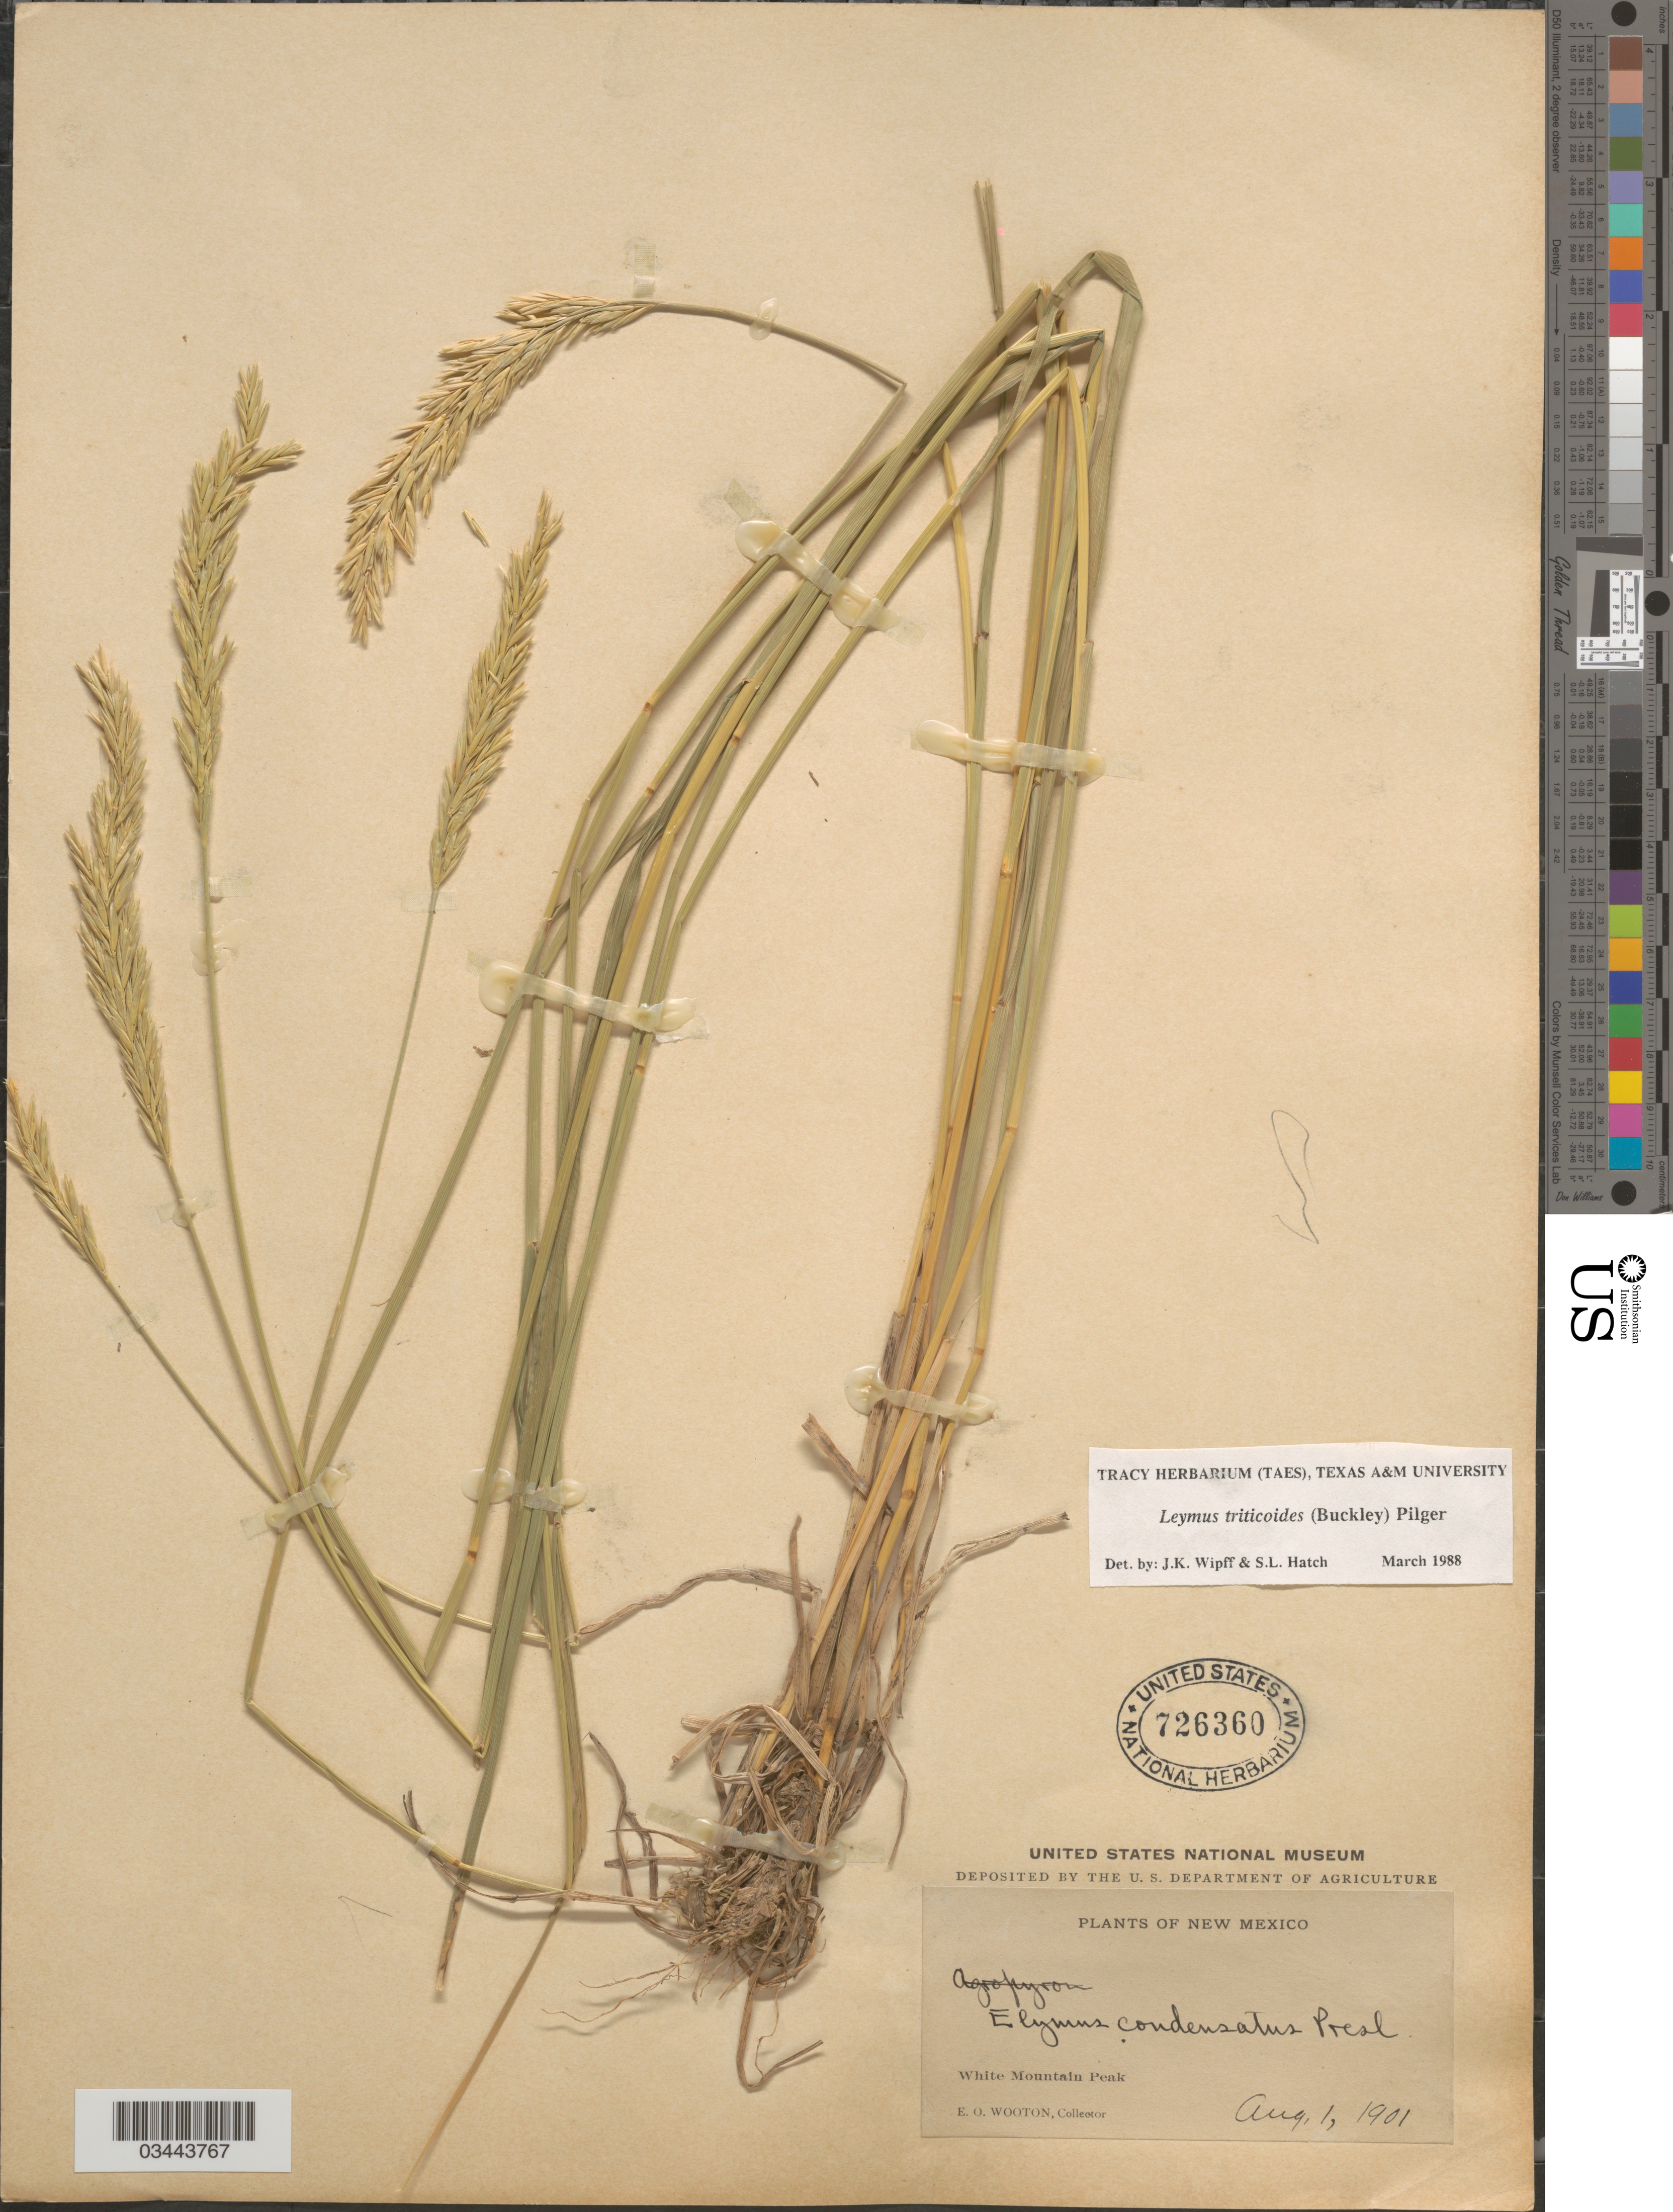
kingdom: Plantae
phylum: Tracheophyta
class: Liliopsida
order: Poales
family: Poaceae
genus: Leymus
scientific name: Leymus triticoides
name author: (Buckley) Pilg.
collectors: E. O. Wooton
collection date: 1901-08-01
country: United States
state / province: New Mexico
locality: White Mountain Peak.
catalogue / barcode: US 726360